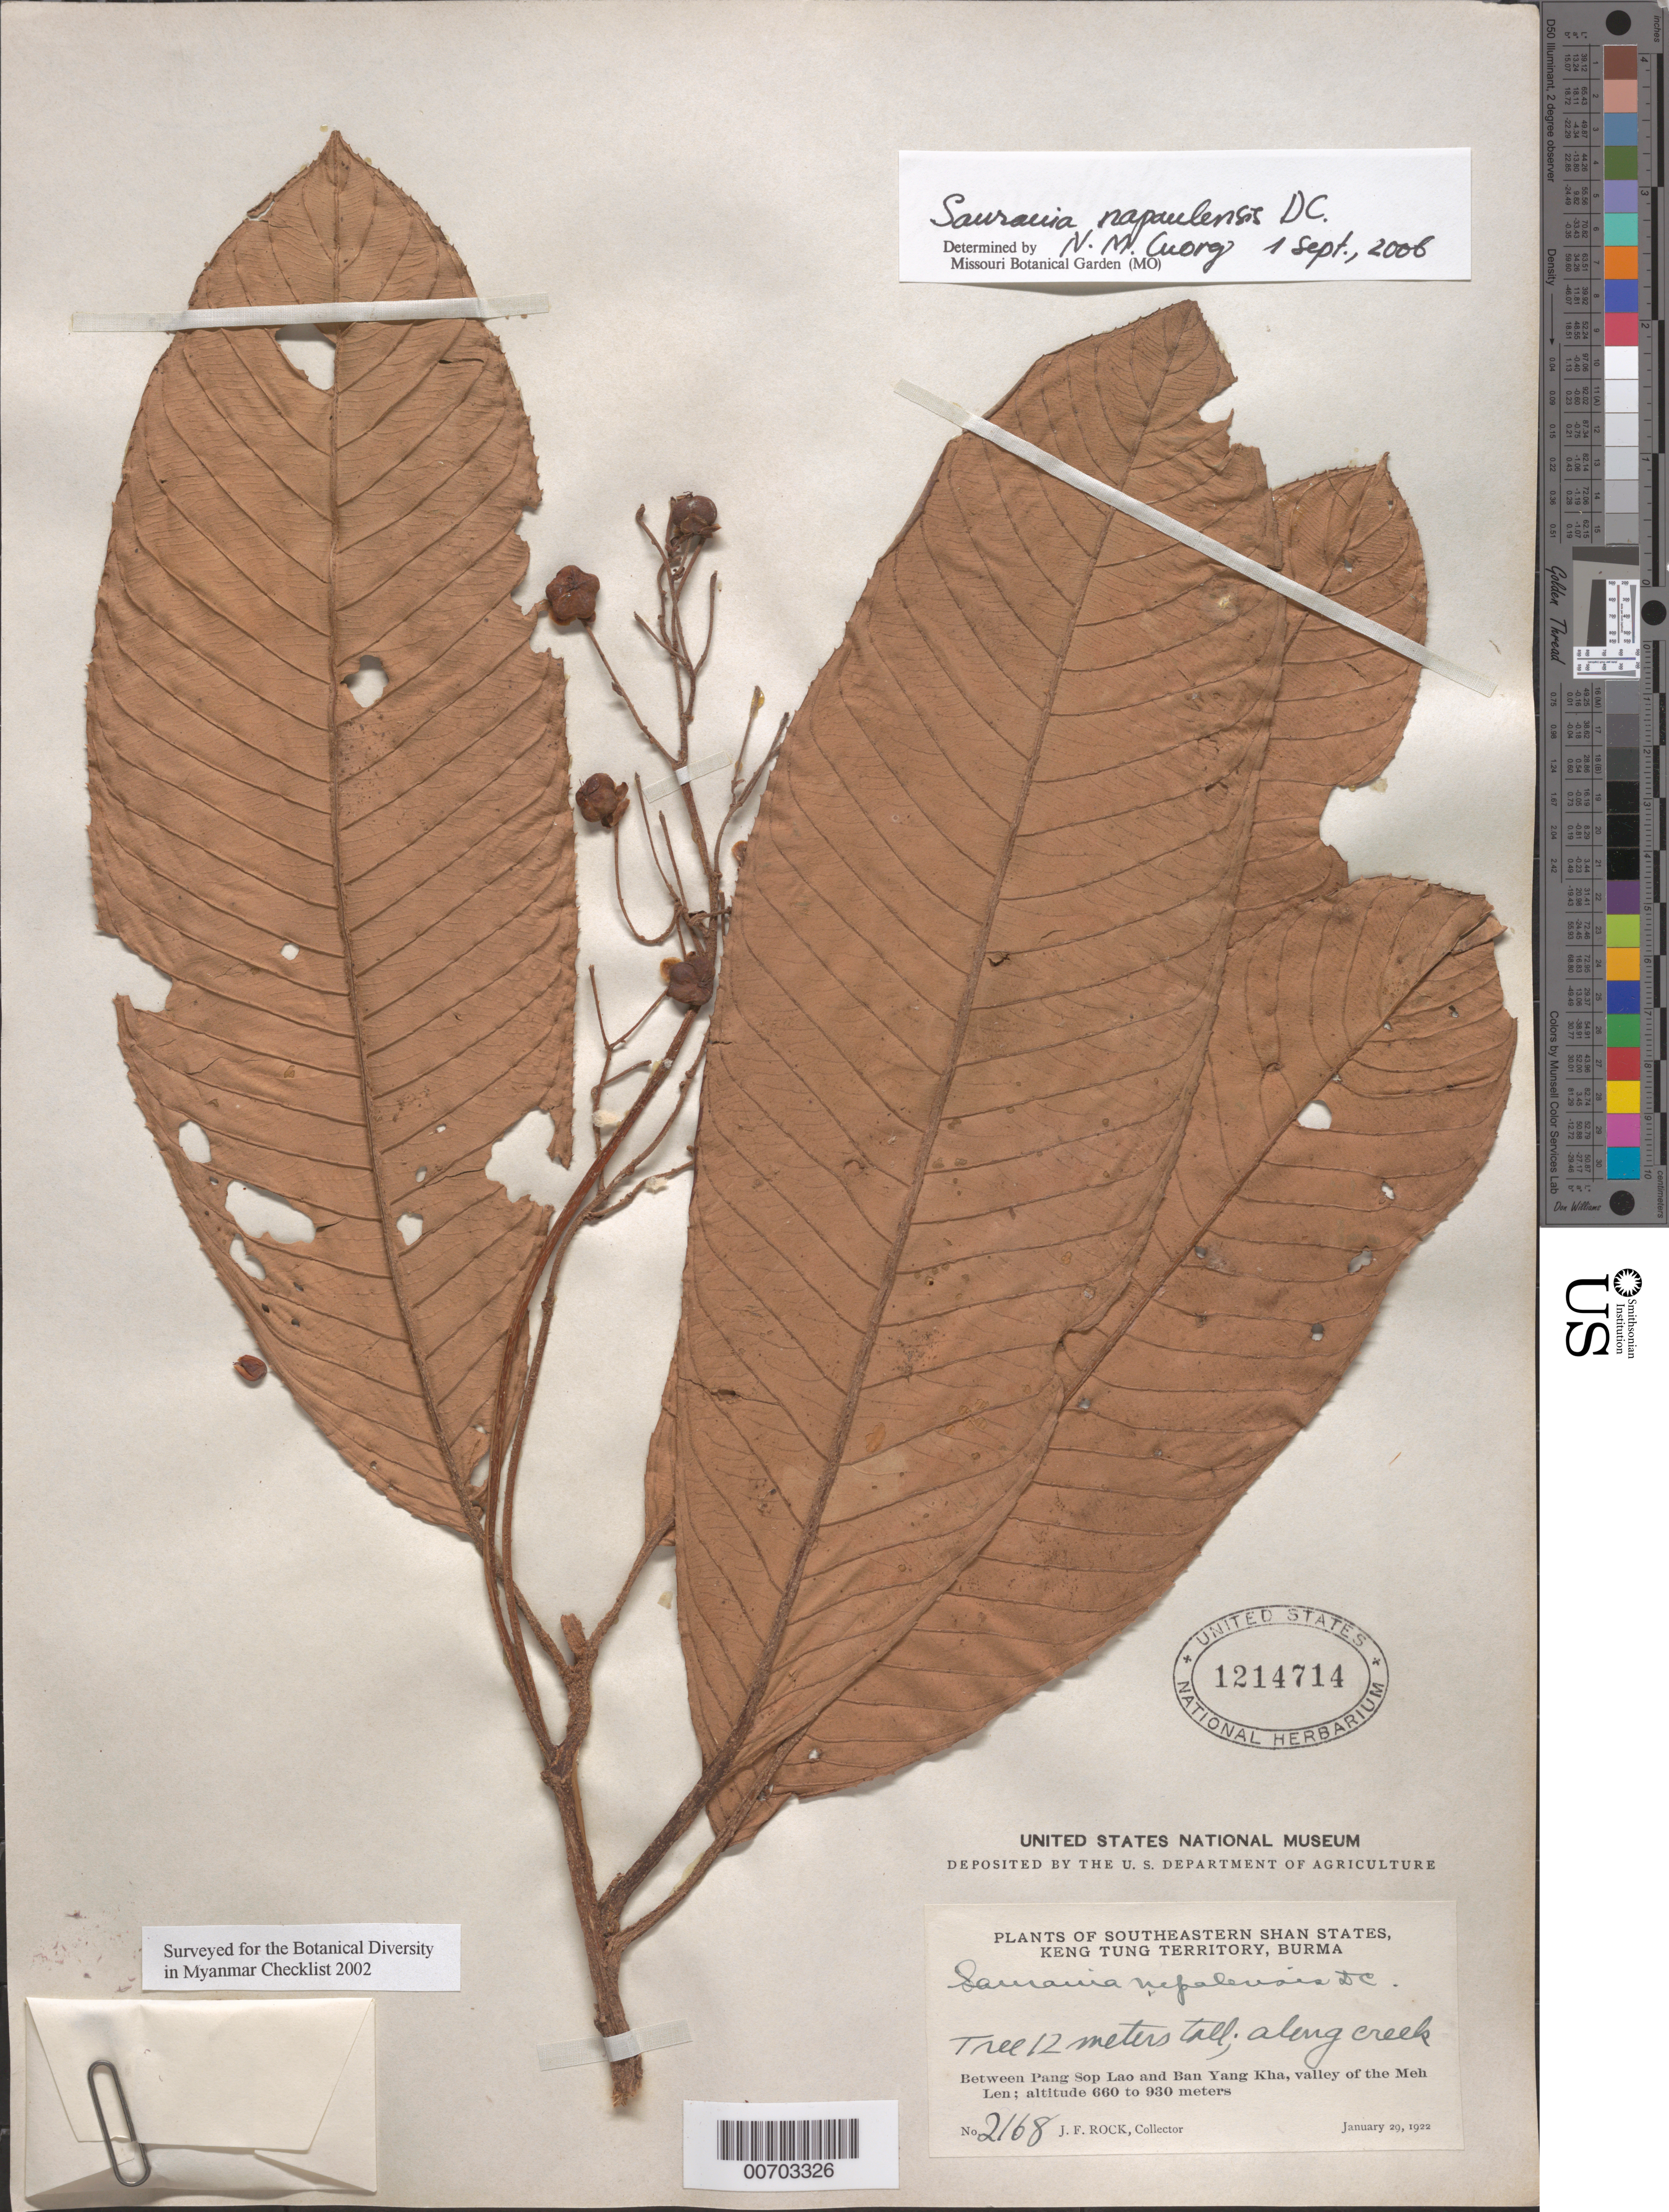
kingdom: Plantae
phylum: Tracheophyta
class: Magnoliopsida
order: Ericales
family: Actinidiaceae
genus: Saurauia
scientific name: Saurauia napaulensis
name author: DC.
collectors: J. F. Rock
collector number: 2168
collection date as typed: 29 Jan 1922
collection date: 1922-01-29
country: Myanmar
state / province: Shan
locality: Southeastern Shan States, Keng Tung Terr., betw. Pang Sop Lao and Ban Yang Kha, valley of the Meh Lui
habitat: Along creek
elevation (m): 660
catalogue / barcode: US 1214714